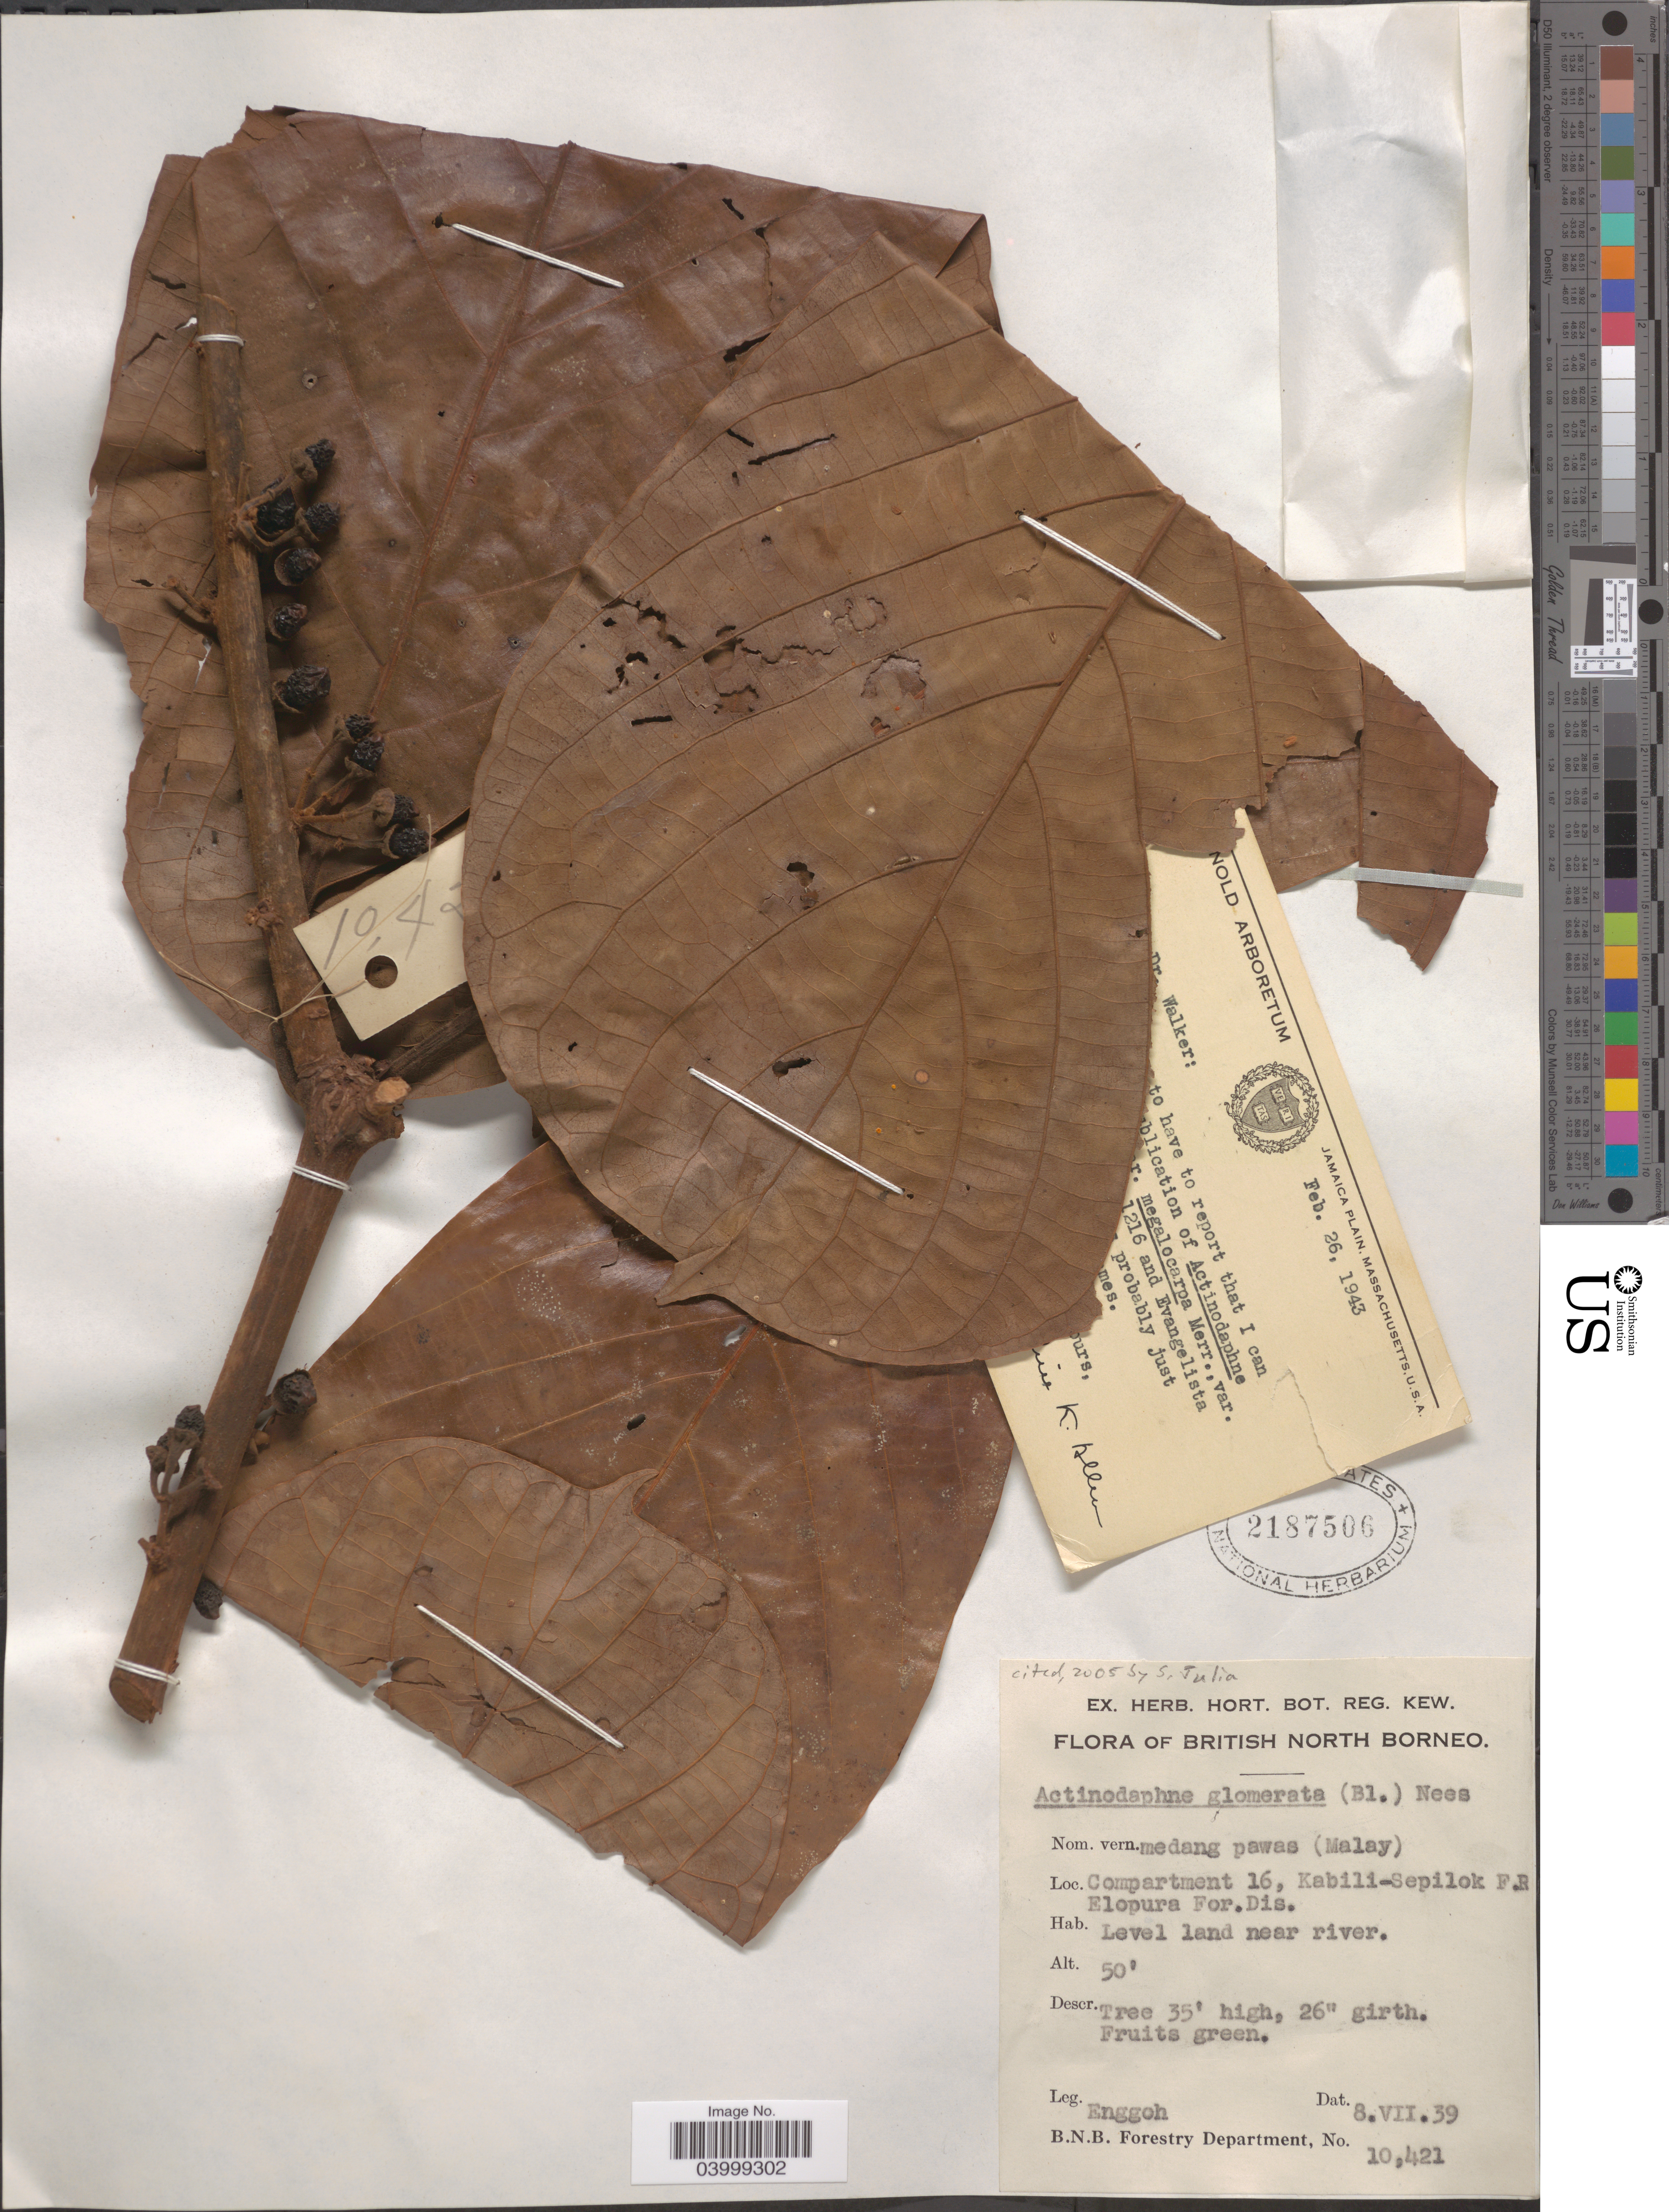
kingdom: Plantae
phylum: Tracheophyta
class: Magnoliopsida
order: Laurales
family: Lauraceae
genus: Actinodaphne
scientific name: Actinodaphne glomerata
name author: (Blume) Nees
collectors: -. Enggoh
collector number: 10421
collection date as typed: Transcribed d/m/y: 8/7/39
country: Malaysia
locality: British North Borneo. Compartment 16, Kabili-Sepilok F.D. Elopura For. Dis. Level land near river.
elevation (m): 15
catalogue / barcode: US 2187506